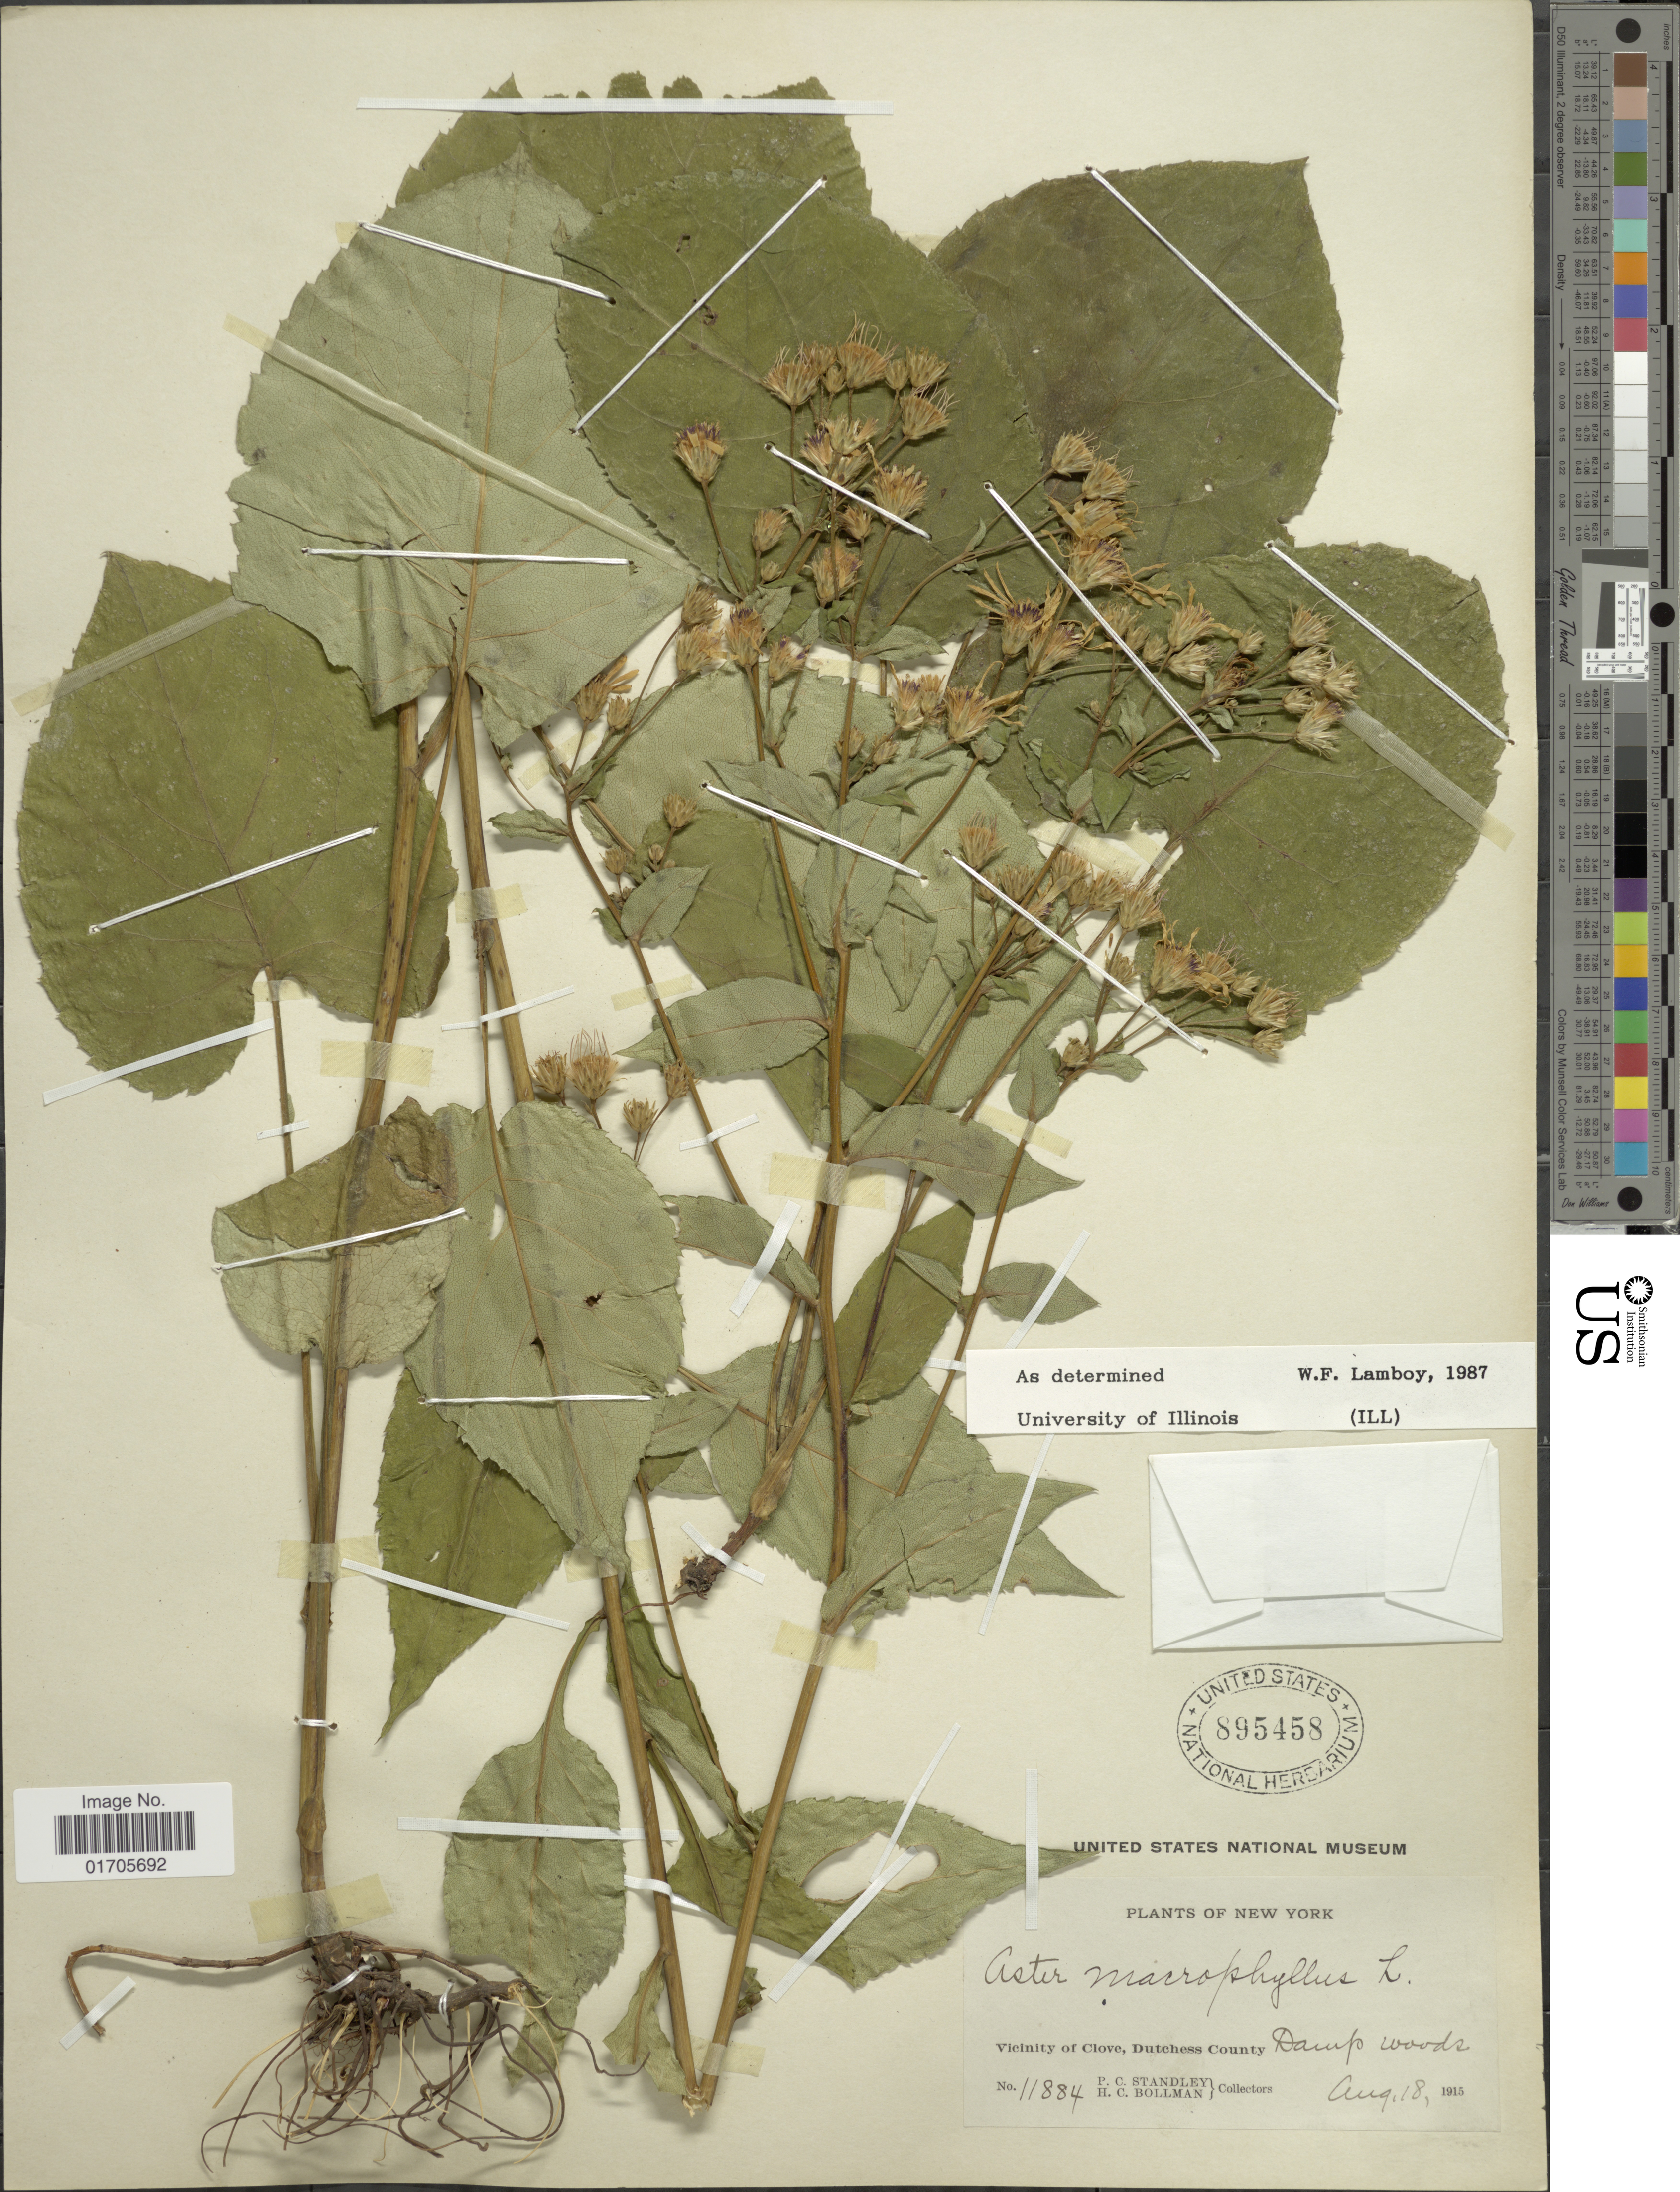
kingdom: Plantae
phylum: Tracheophyta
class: Magnoliopsida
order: Asterales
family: Asteraceae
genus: Eurybia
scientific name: Eurybia macrophylla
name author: (L.) Cass.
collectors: P. C. Standley & H. C. Bollman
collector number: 11884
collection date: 1915-08-18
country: United States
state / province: New York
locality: New York. Vicinity of Clove, Dutchess County. Damp woods.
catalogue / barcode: US 895458